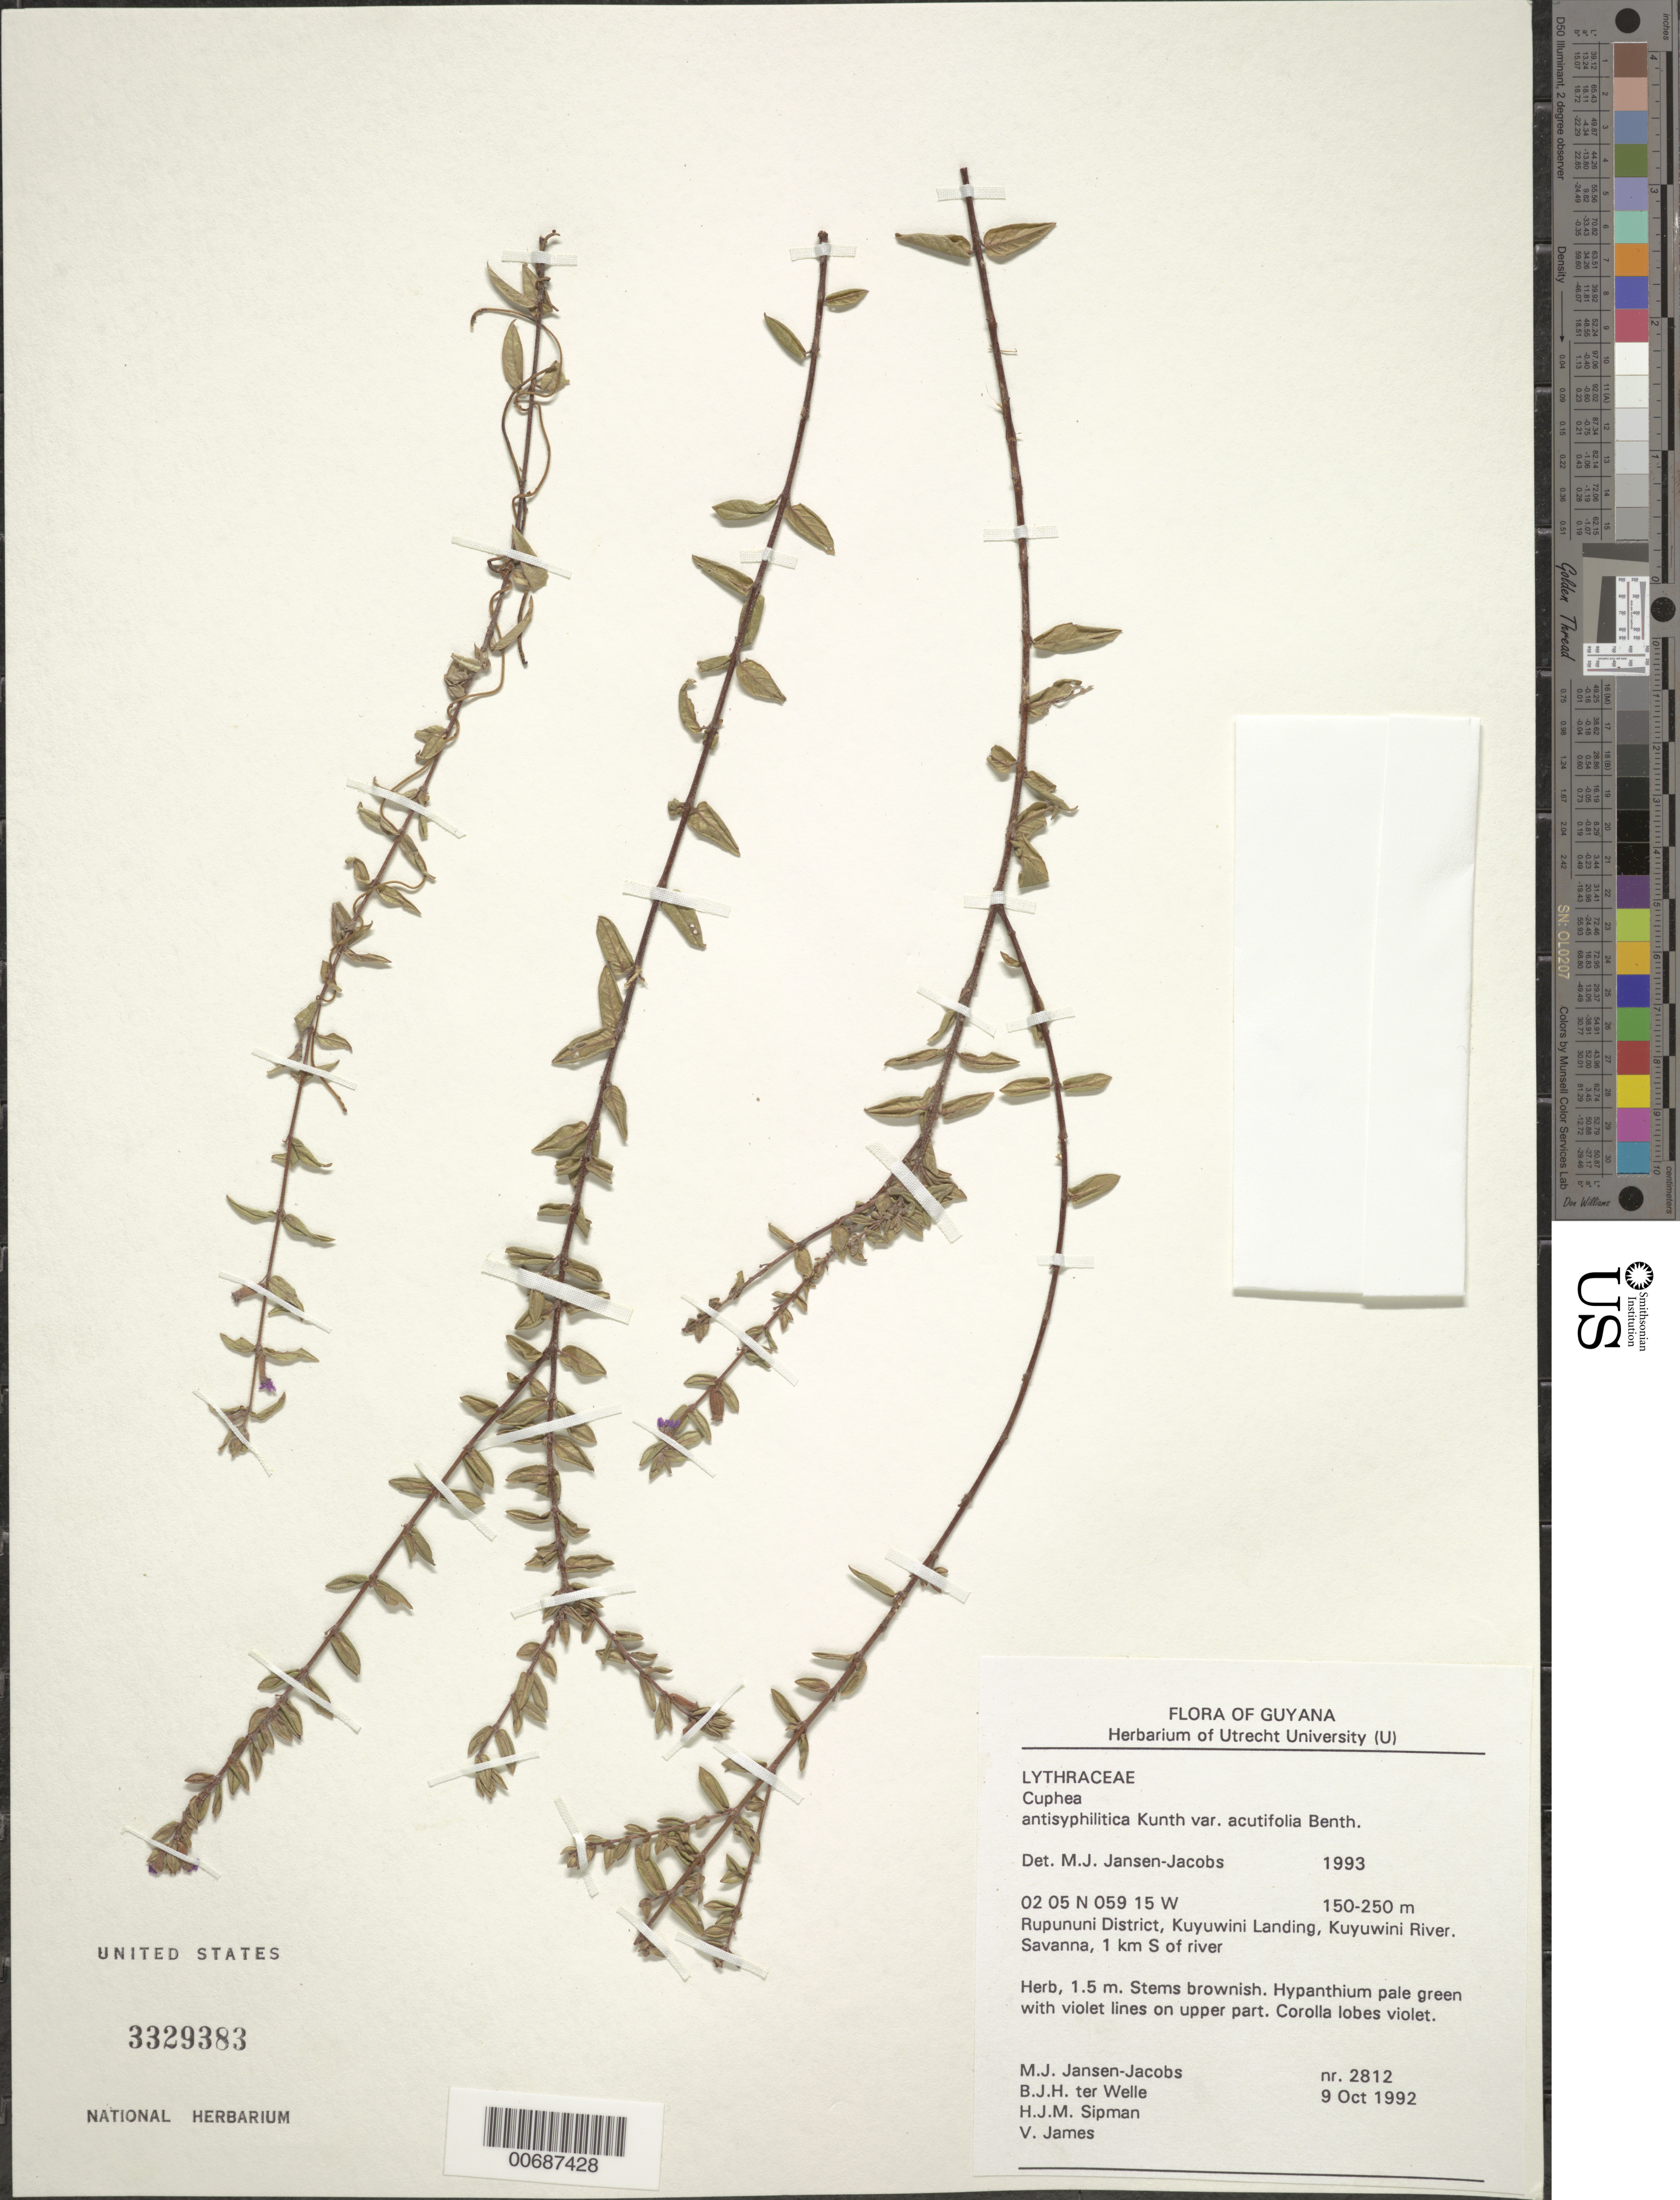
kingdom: Plantae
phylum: Tracheophyta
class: Magnoliopsida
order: Myrtales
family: Lythraceae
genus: Cuphea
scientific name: Cuphea antisyphilitica var. acutifolia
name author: Benth.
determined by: Jansen-Jacobs, M. J., (U), Nationaal Herbarium Nederland, Utrecht University branch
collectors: M. J. Jansen-Jacobs, B. Welle, H. J. M. Sipman & V. James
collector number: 2812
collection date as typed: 9-Oct-92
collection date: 1992-10-09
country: Guyana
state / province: U. Takutu-U. Essequibo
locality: Kuyuwini Landing, Kuyuwini River, Rupununi District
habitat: Savanna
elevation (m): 150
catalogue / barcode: US 3329383